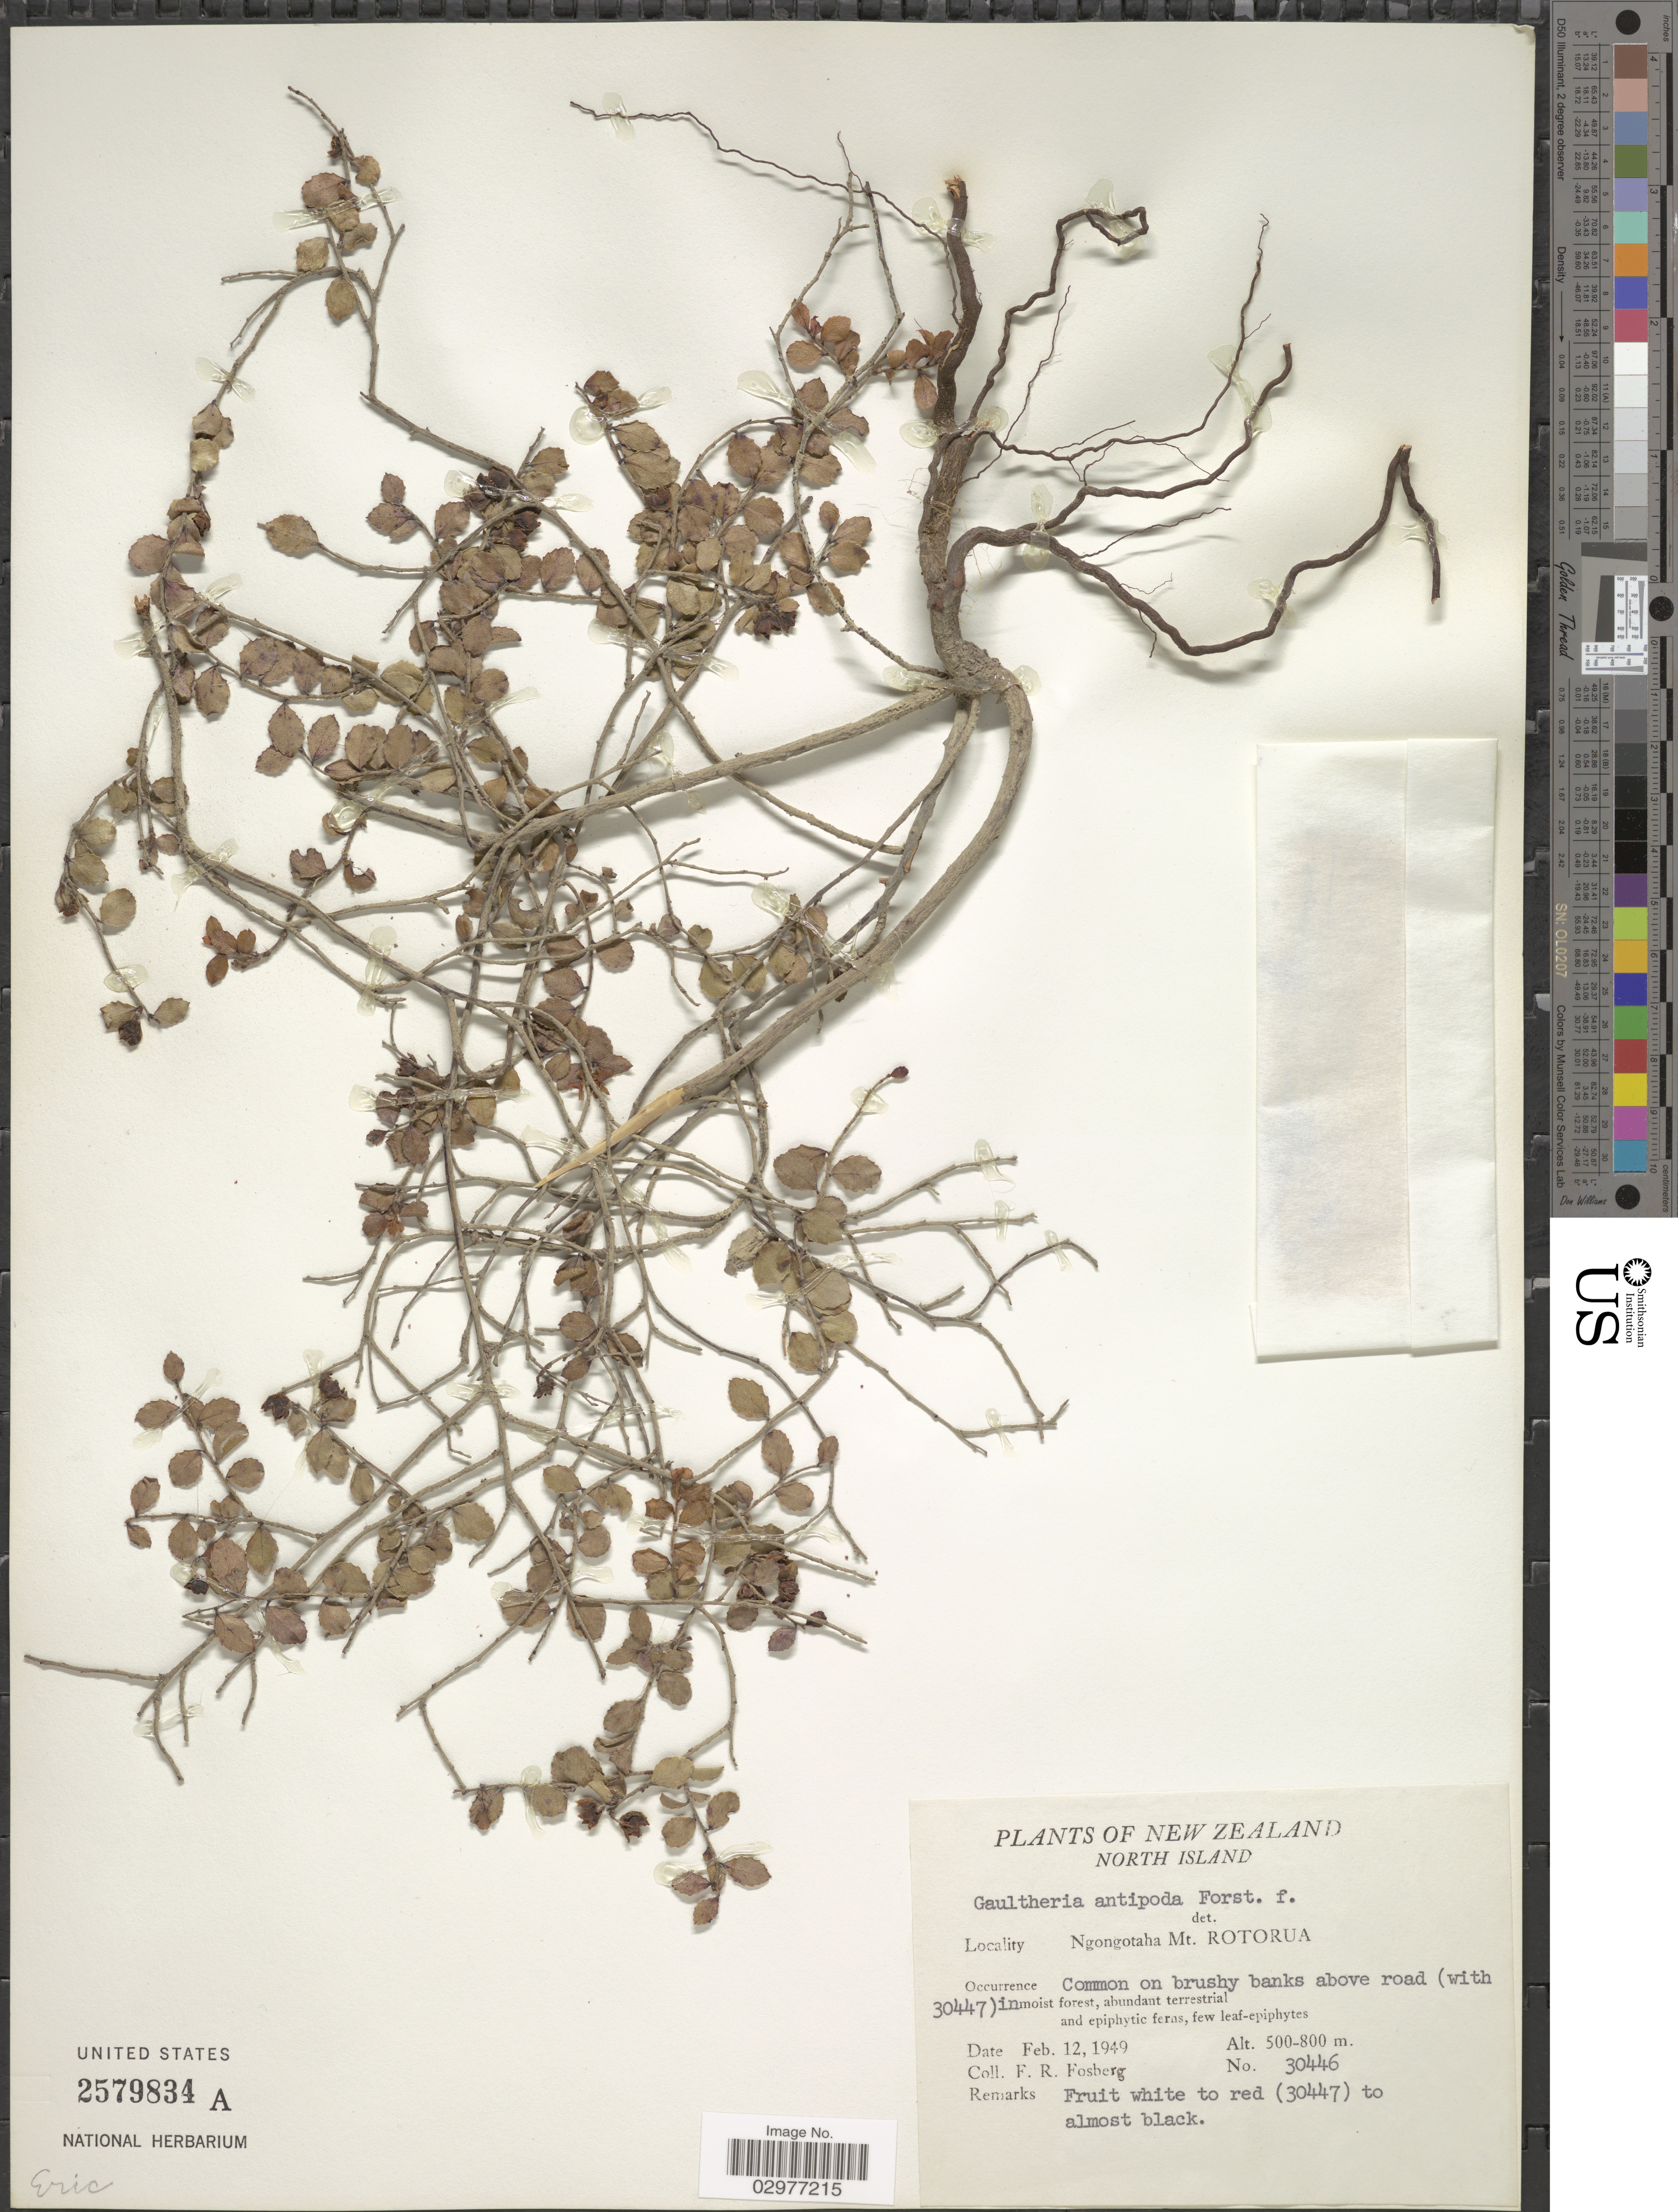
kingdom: Plantae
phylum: Tracheophyta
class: Magnoliopsida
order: Ericales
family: Ericaceae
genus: Gaultheria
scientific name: Gaultheria antipoda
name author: G. Forst.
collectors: F. R. Fosberg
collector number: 30446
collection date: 1949-02-12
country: New Zealand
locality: North Island. Ngongotaha Mt. Rotorua, on brushy banks above road (with 30447).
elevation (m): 500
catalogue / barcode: US 2579834A